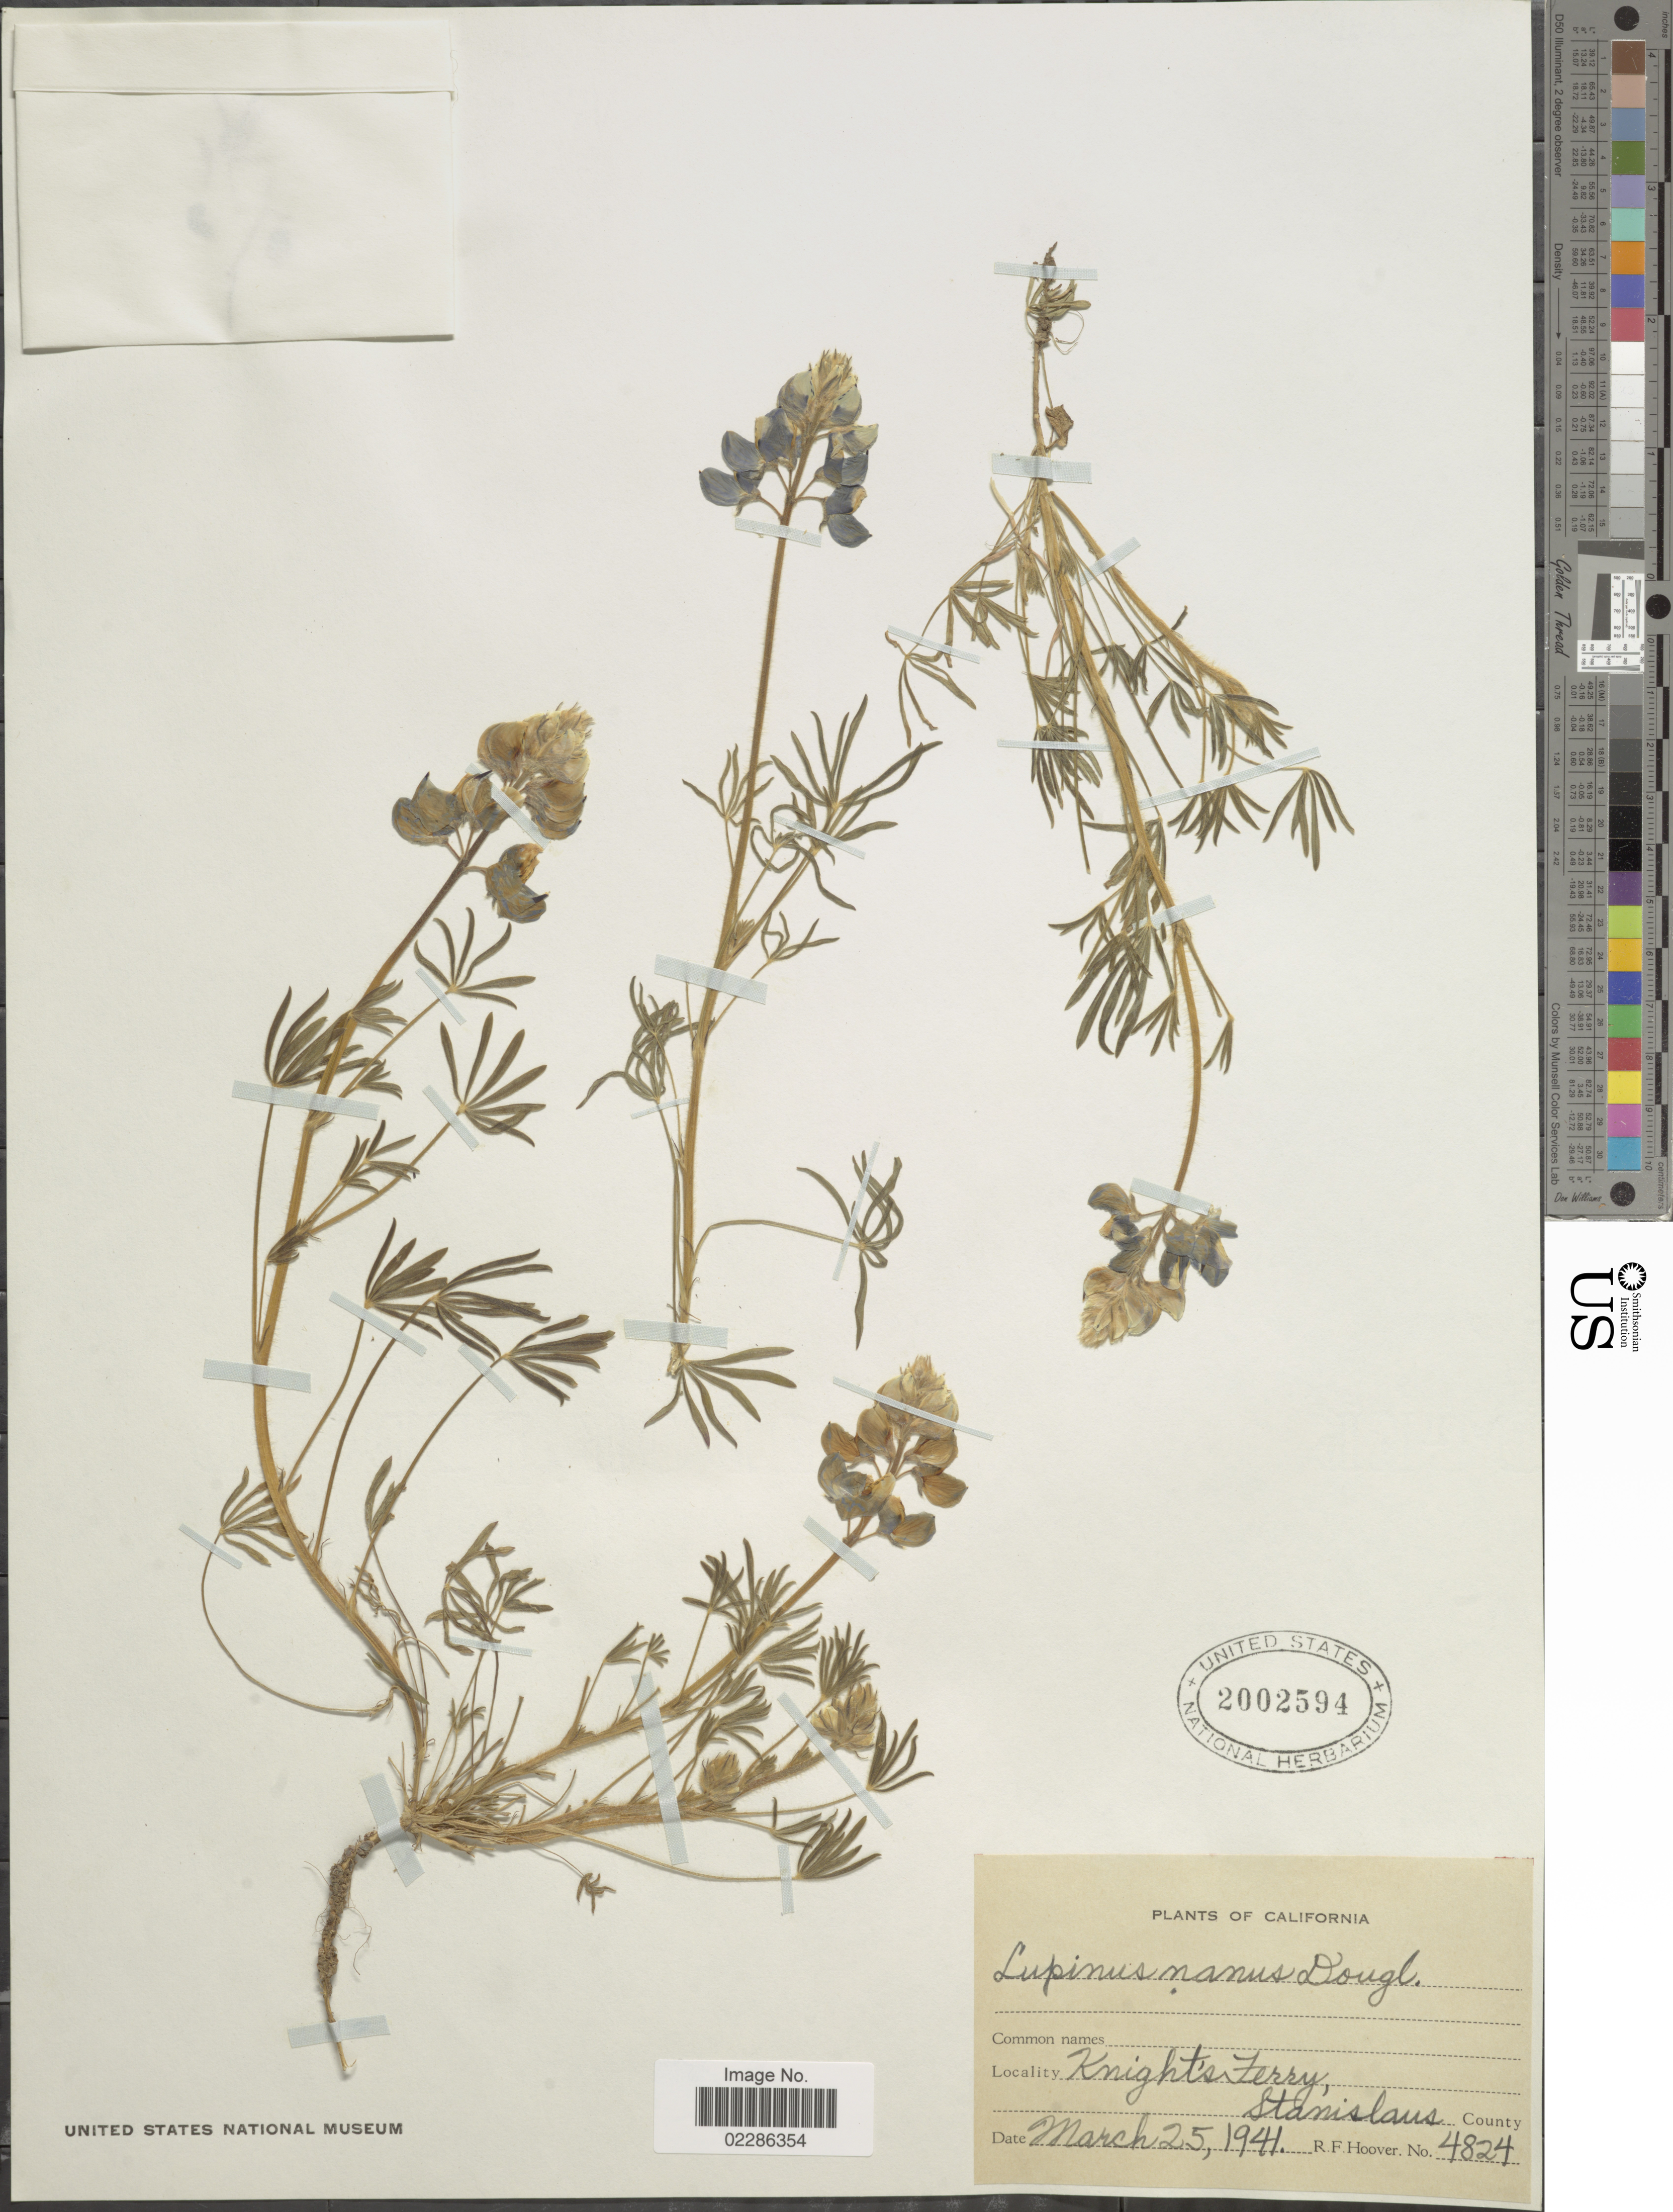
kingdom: Plantae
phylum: Tracheophyta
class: Magnoliopsida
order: Fabales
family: Fabaceae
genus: Lupinus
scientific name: Lupinus nanus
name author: Douglas ex Benth.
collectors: R. F. Hoover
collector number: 4824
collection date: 1941-03-25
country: United States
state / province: California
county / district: Stanislaus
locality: Knight's Ferry, Stanislaus County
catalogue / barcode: US 2002594